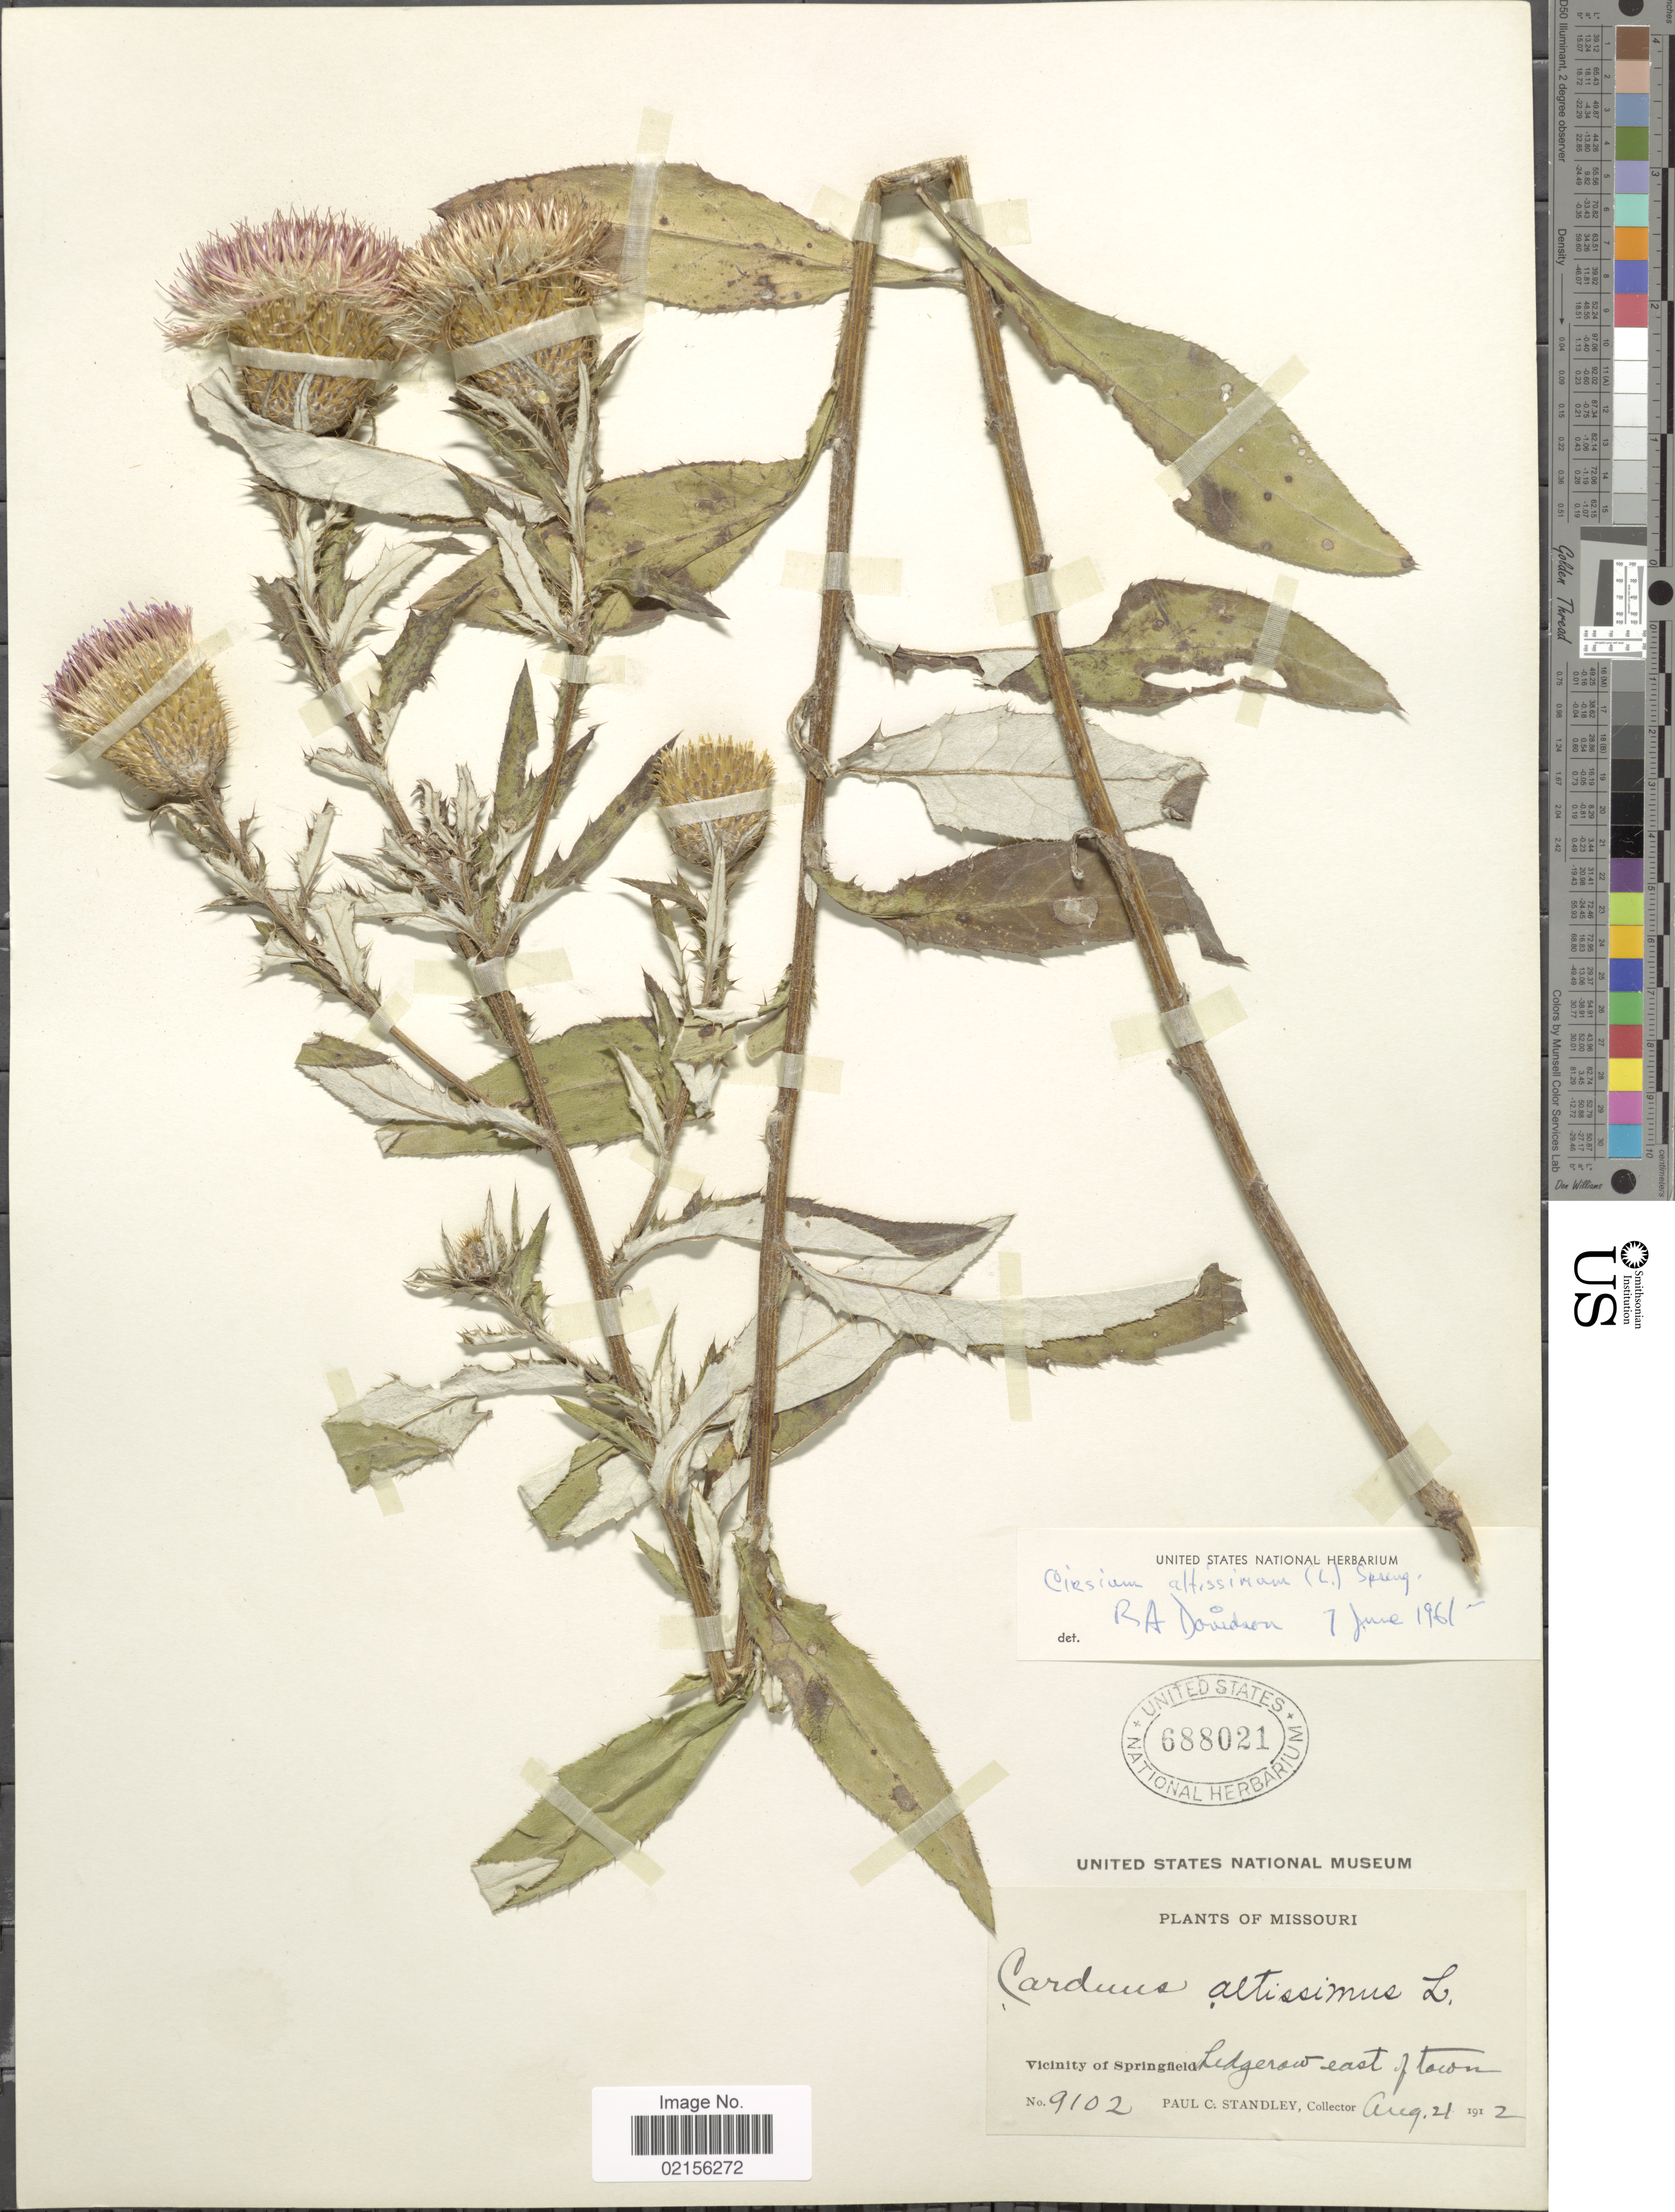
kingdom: Plantae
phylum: Tracheophyta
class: Magnoliopsida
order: Asterales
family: Asteraceae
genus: Cirsium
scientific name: Cirsium altissimum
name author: (L.) Spreng.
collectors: P. C. Standley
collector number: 9102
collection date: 1912-08-21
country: United States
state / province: Missouri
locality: Vicinity of Springfield, Ledgerow east of town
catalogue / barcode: US 688021